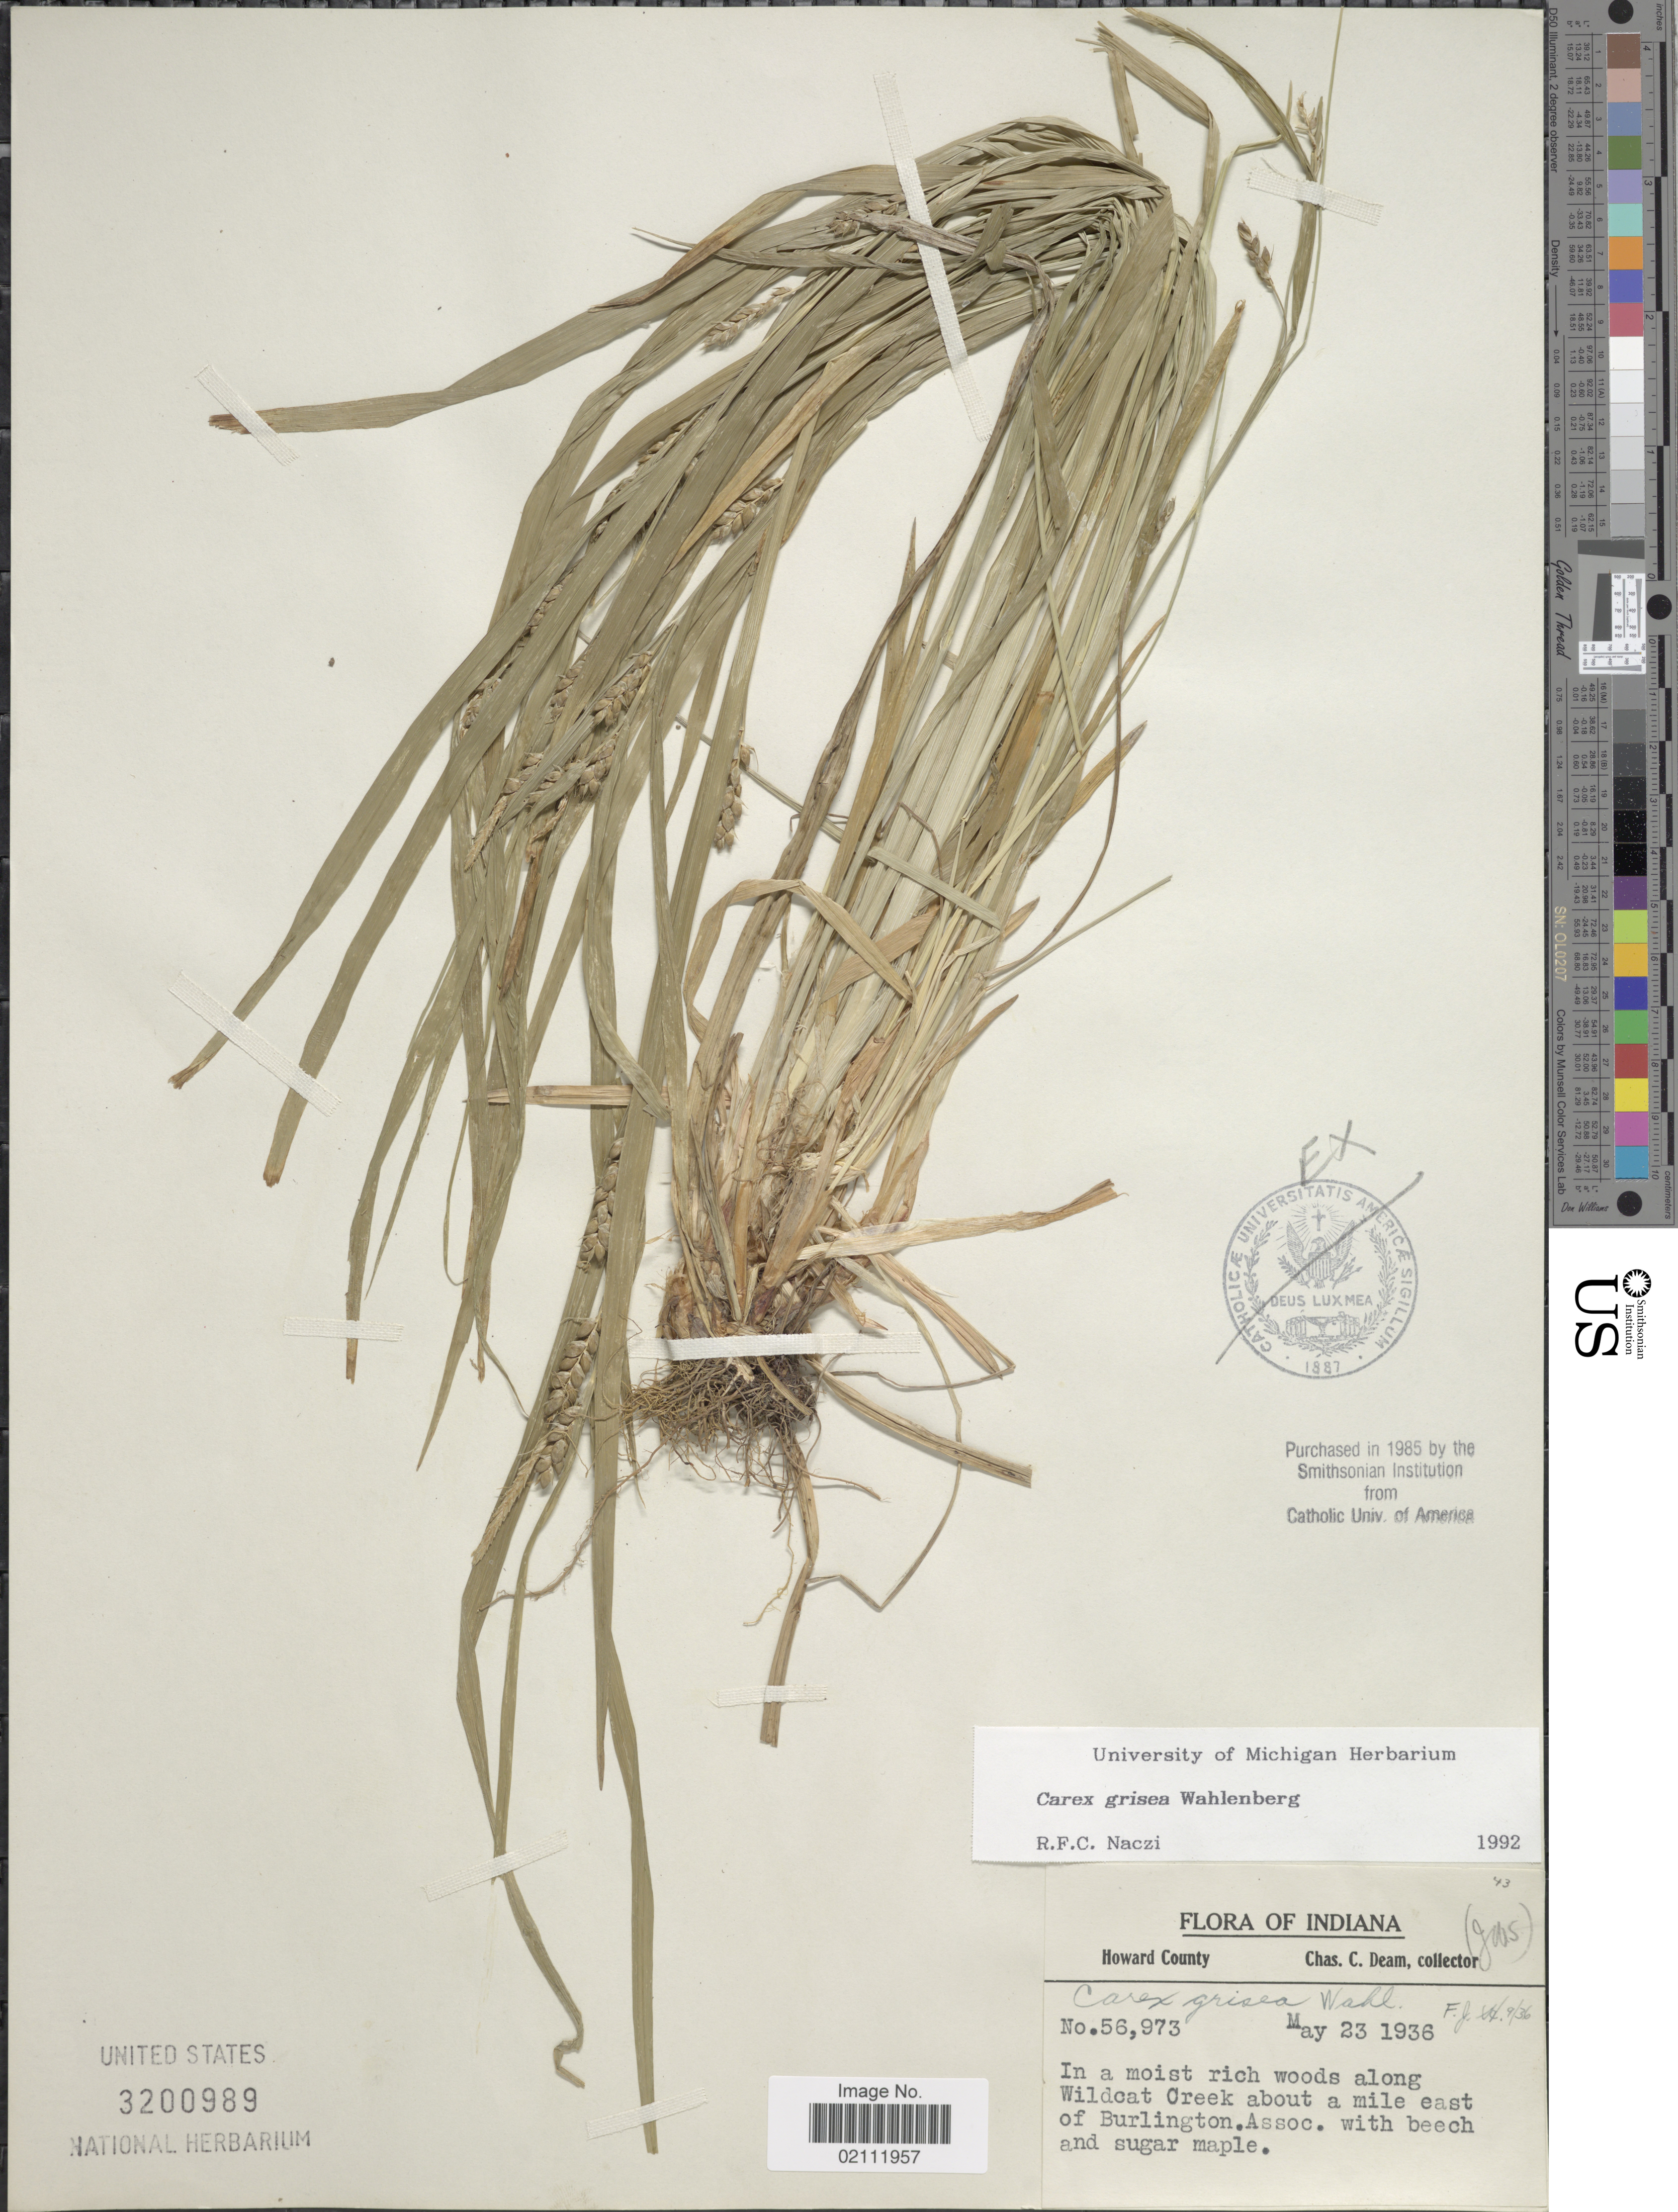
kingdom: Plantae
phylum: Tracheophyta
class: Liliopsida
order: Poales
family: Cyperaceae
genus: Carex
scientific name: Carex grisea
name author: Wahlenb.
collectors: C. C. Deam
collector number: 56973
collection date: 1936-05-23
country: United States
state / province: Indiana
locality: Howard County. In a moist rich woods along Wildcat Creek about a mile east of Burlington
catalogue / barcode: US 3200989